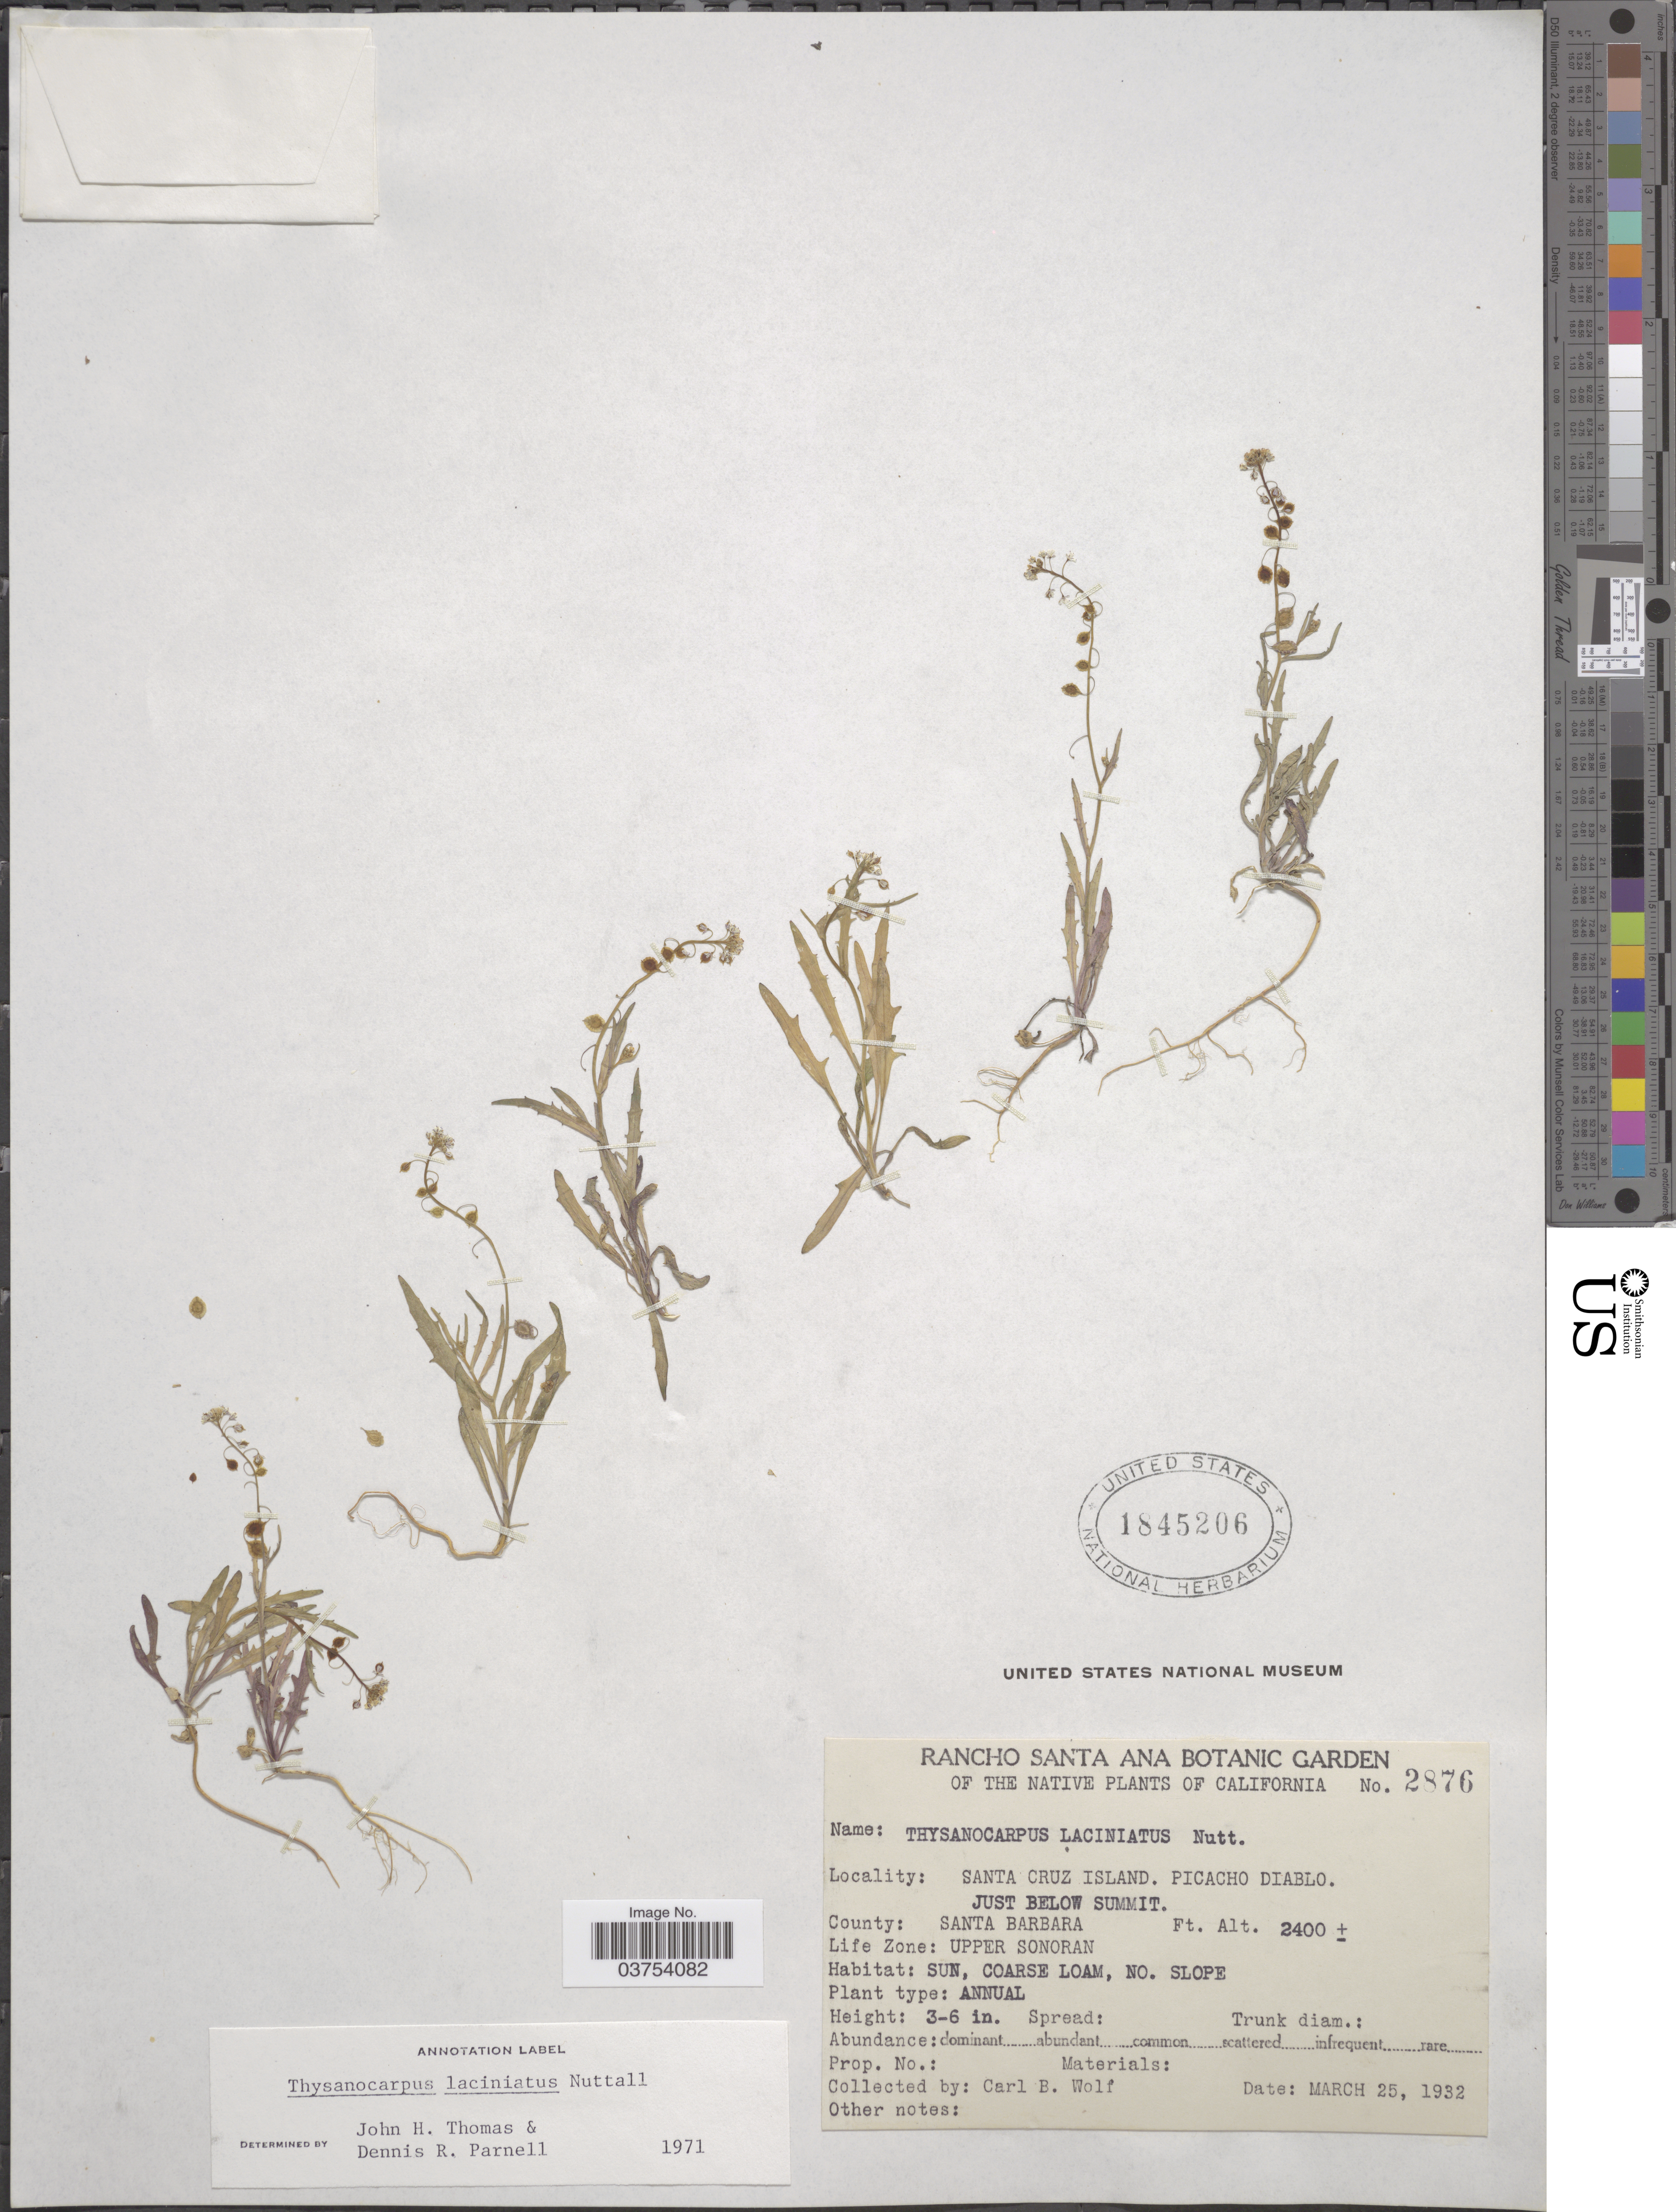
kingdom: Plantae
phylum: Tracheophyta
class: Magnoliopsida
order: Brassicales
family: Brassicaceae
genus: Thysanocarpus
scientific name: Thysanocarpus laciniatus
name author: Nutt. in Torr. & A. Gray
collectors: C. B. Wolf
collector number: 2876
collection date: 1932-03-25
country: United States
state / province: California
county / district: Santa Barbara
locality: Santa Cruz Island. Picacho Diablo. Just below summit. County: Santa Barbara.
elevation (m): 732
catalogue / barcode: US 1845206